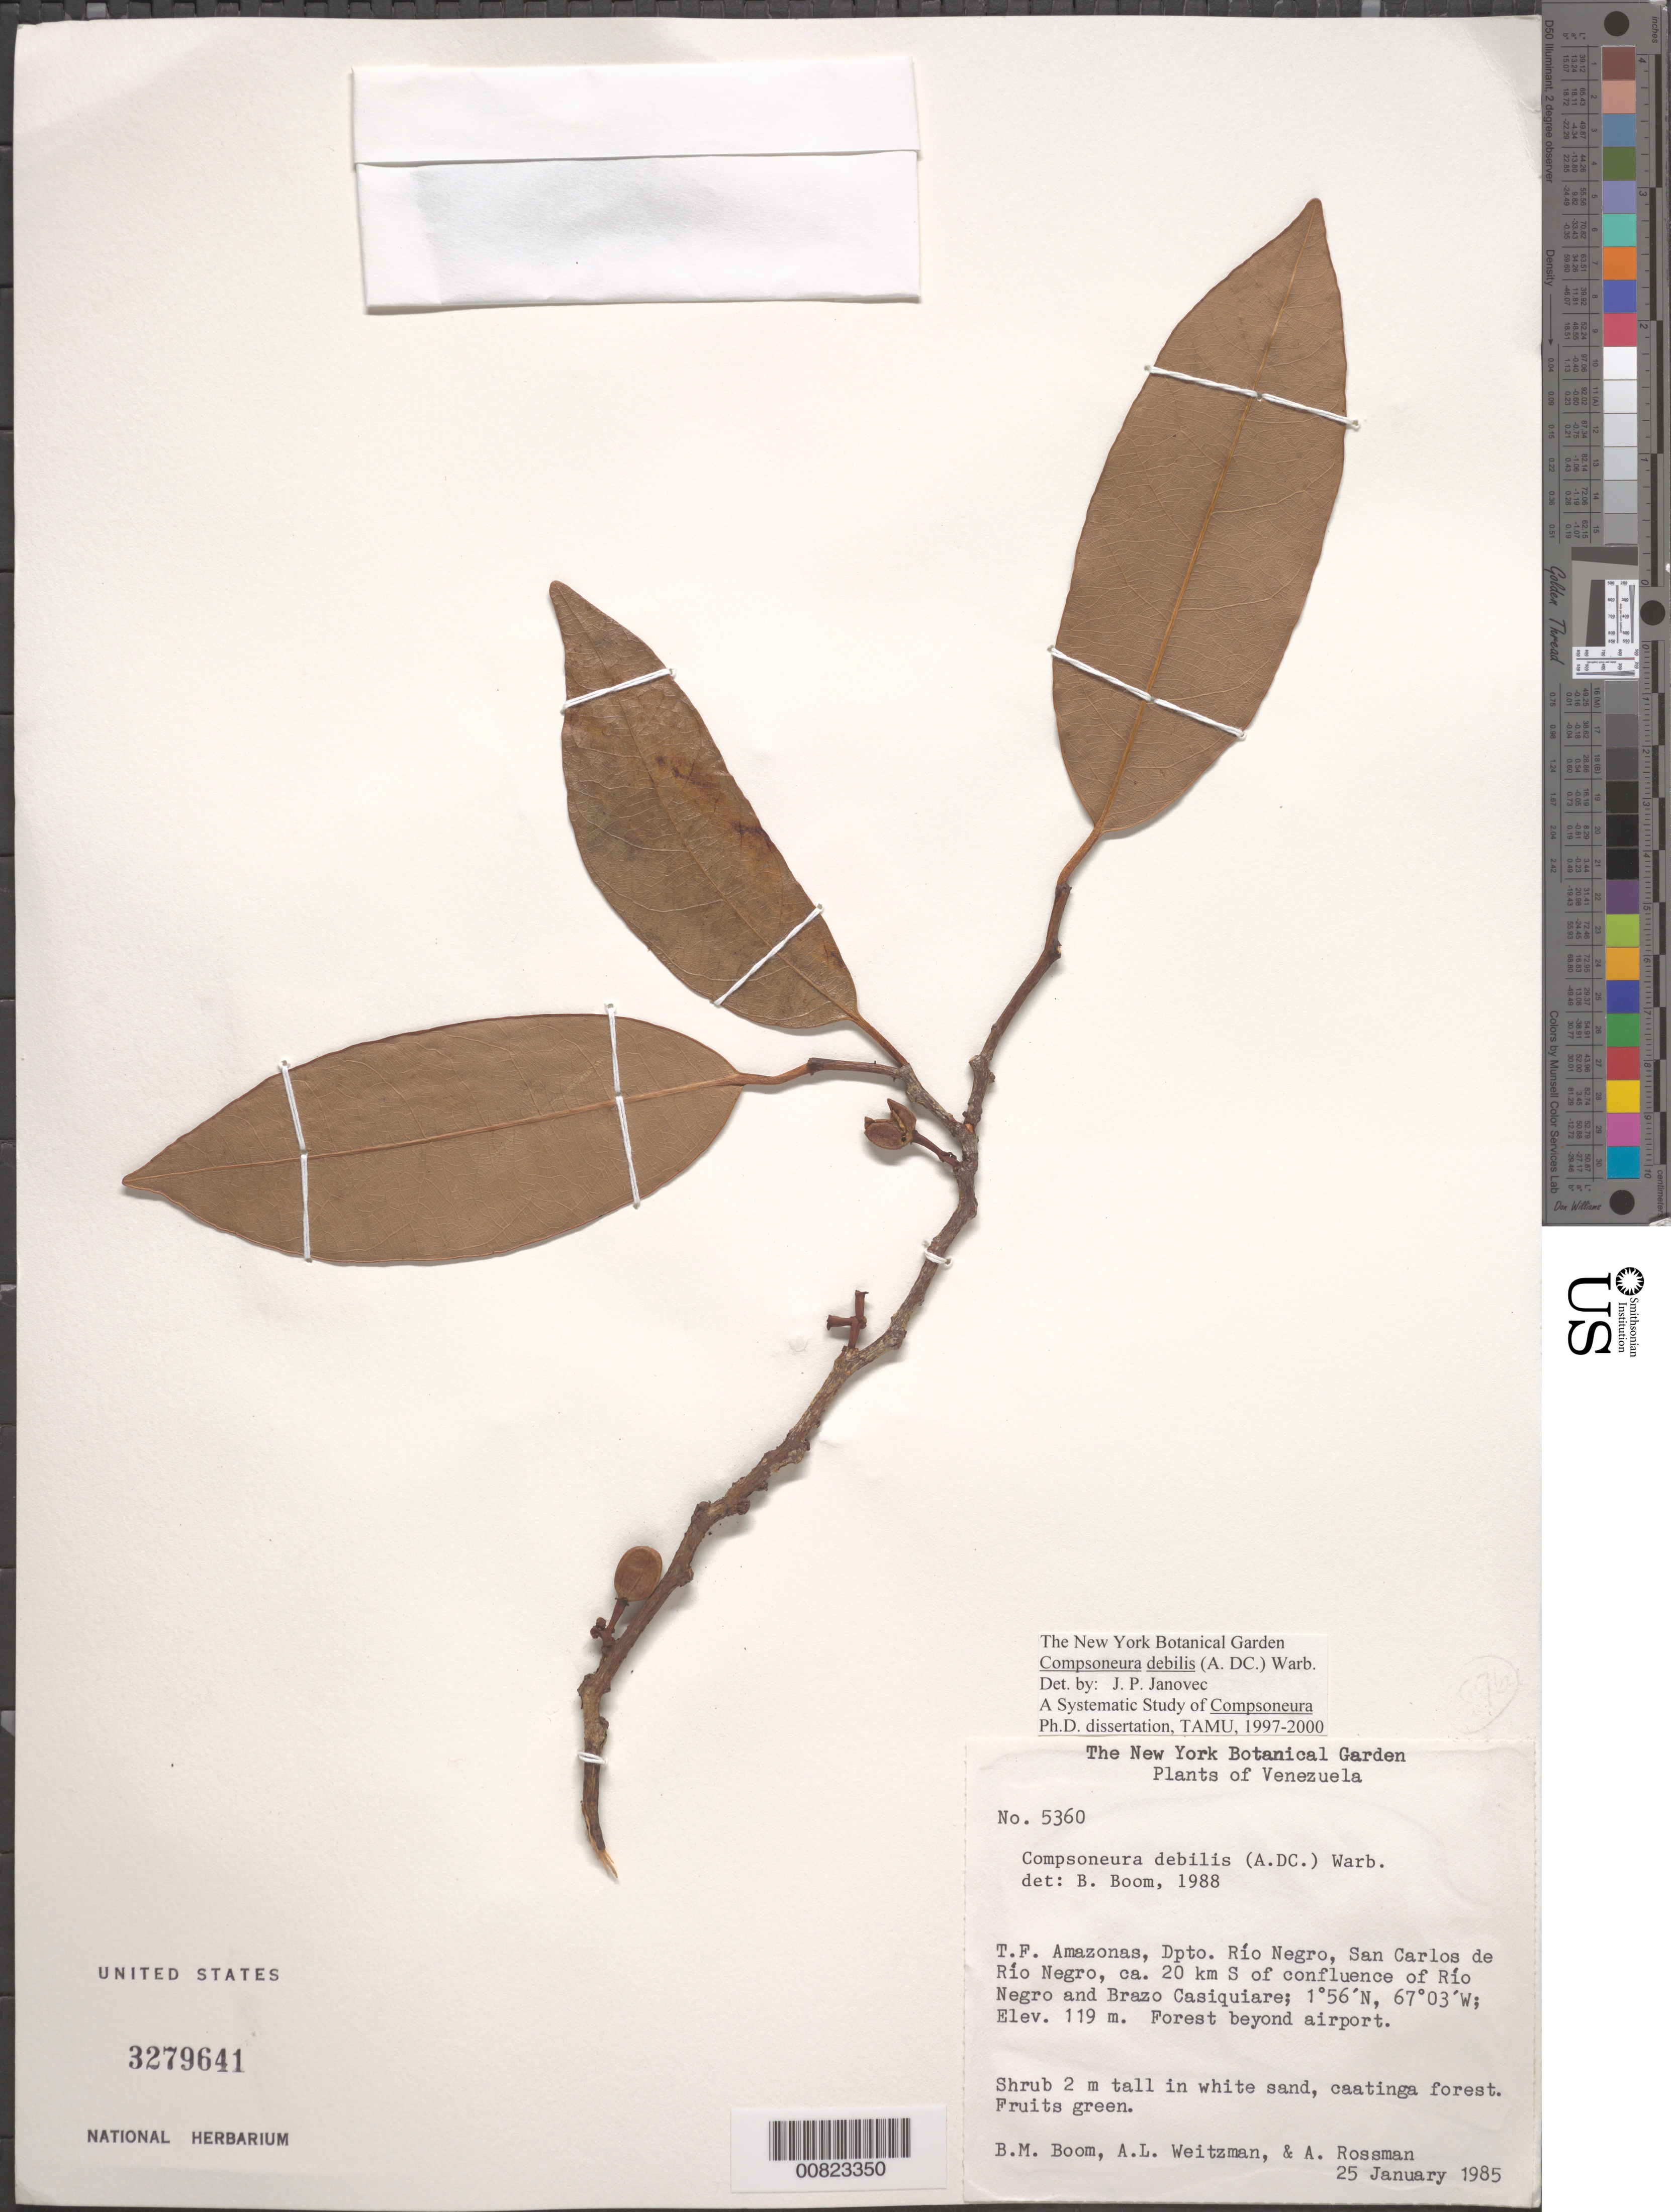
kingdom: Plantae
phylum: Tracheophyta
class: Magnoliopsida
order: Magnoliales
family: Myristicaceae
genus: Compsoneura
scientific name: Compsoneura debilis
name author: (Spruce ex A. DC.) Warb.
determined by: Janovec, J. P.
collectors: B. M. Boom, A. L. Weitzman & A. Rossman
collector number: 5360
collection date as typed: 25-Jan-85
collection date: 1985-01-25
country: Venezuela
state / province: Amazonas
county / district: Río Negro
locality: San Carlos de Río Negro, ca. 20 km S of confl. of Río Negro and Brazo Casiquiare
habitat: Caatinga forest beyond airport; in white sand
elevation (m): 119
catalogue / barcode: US 3279641